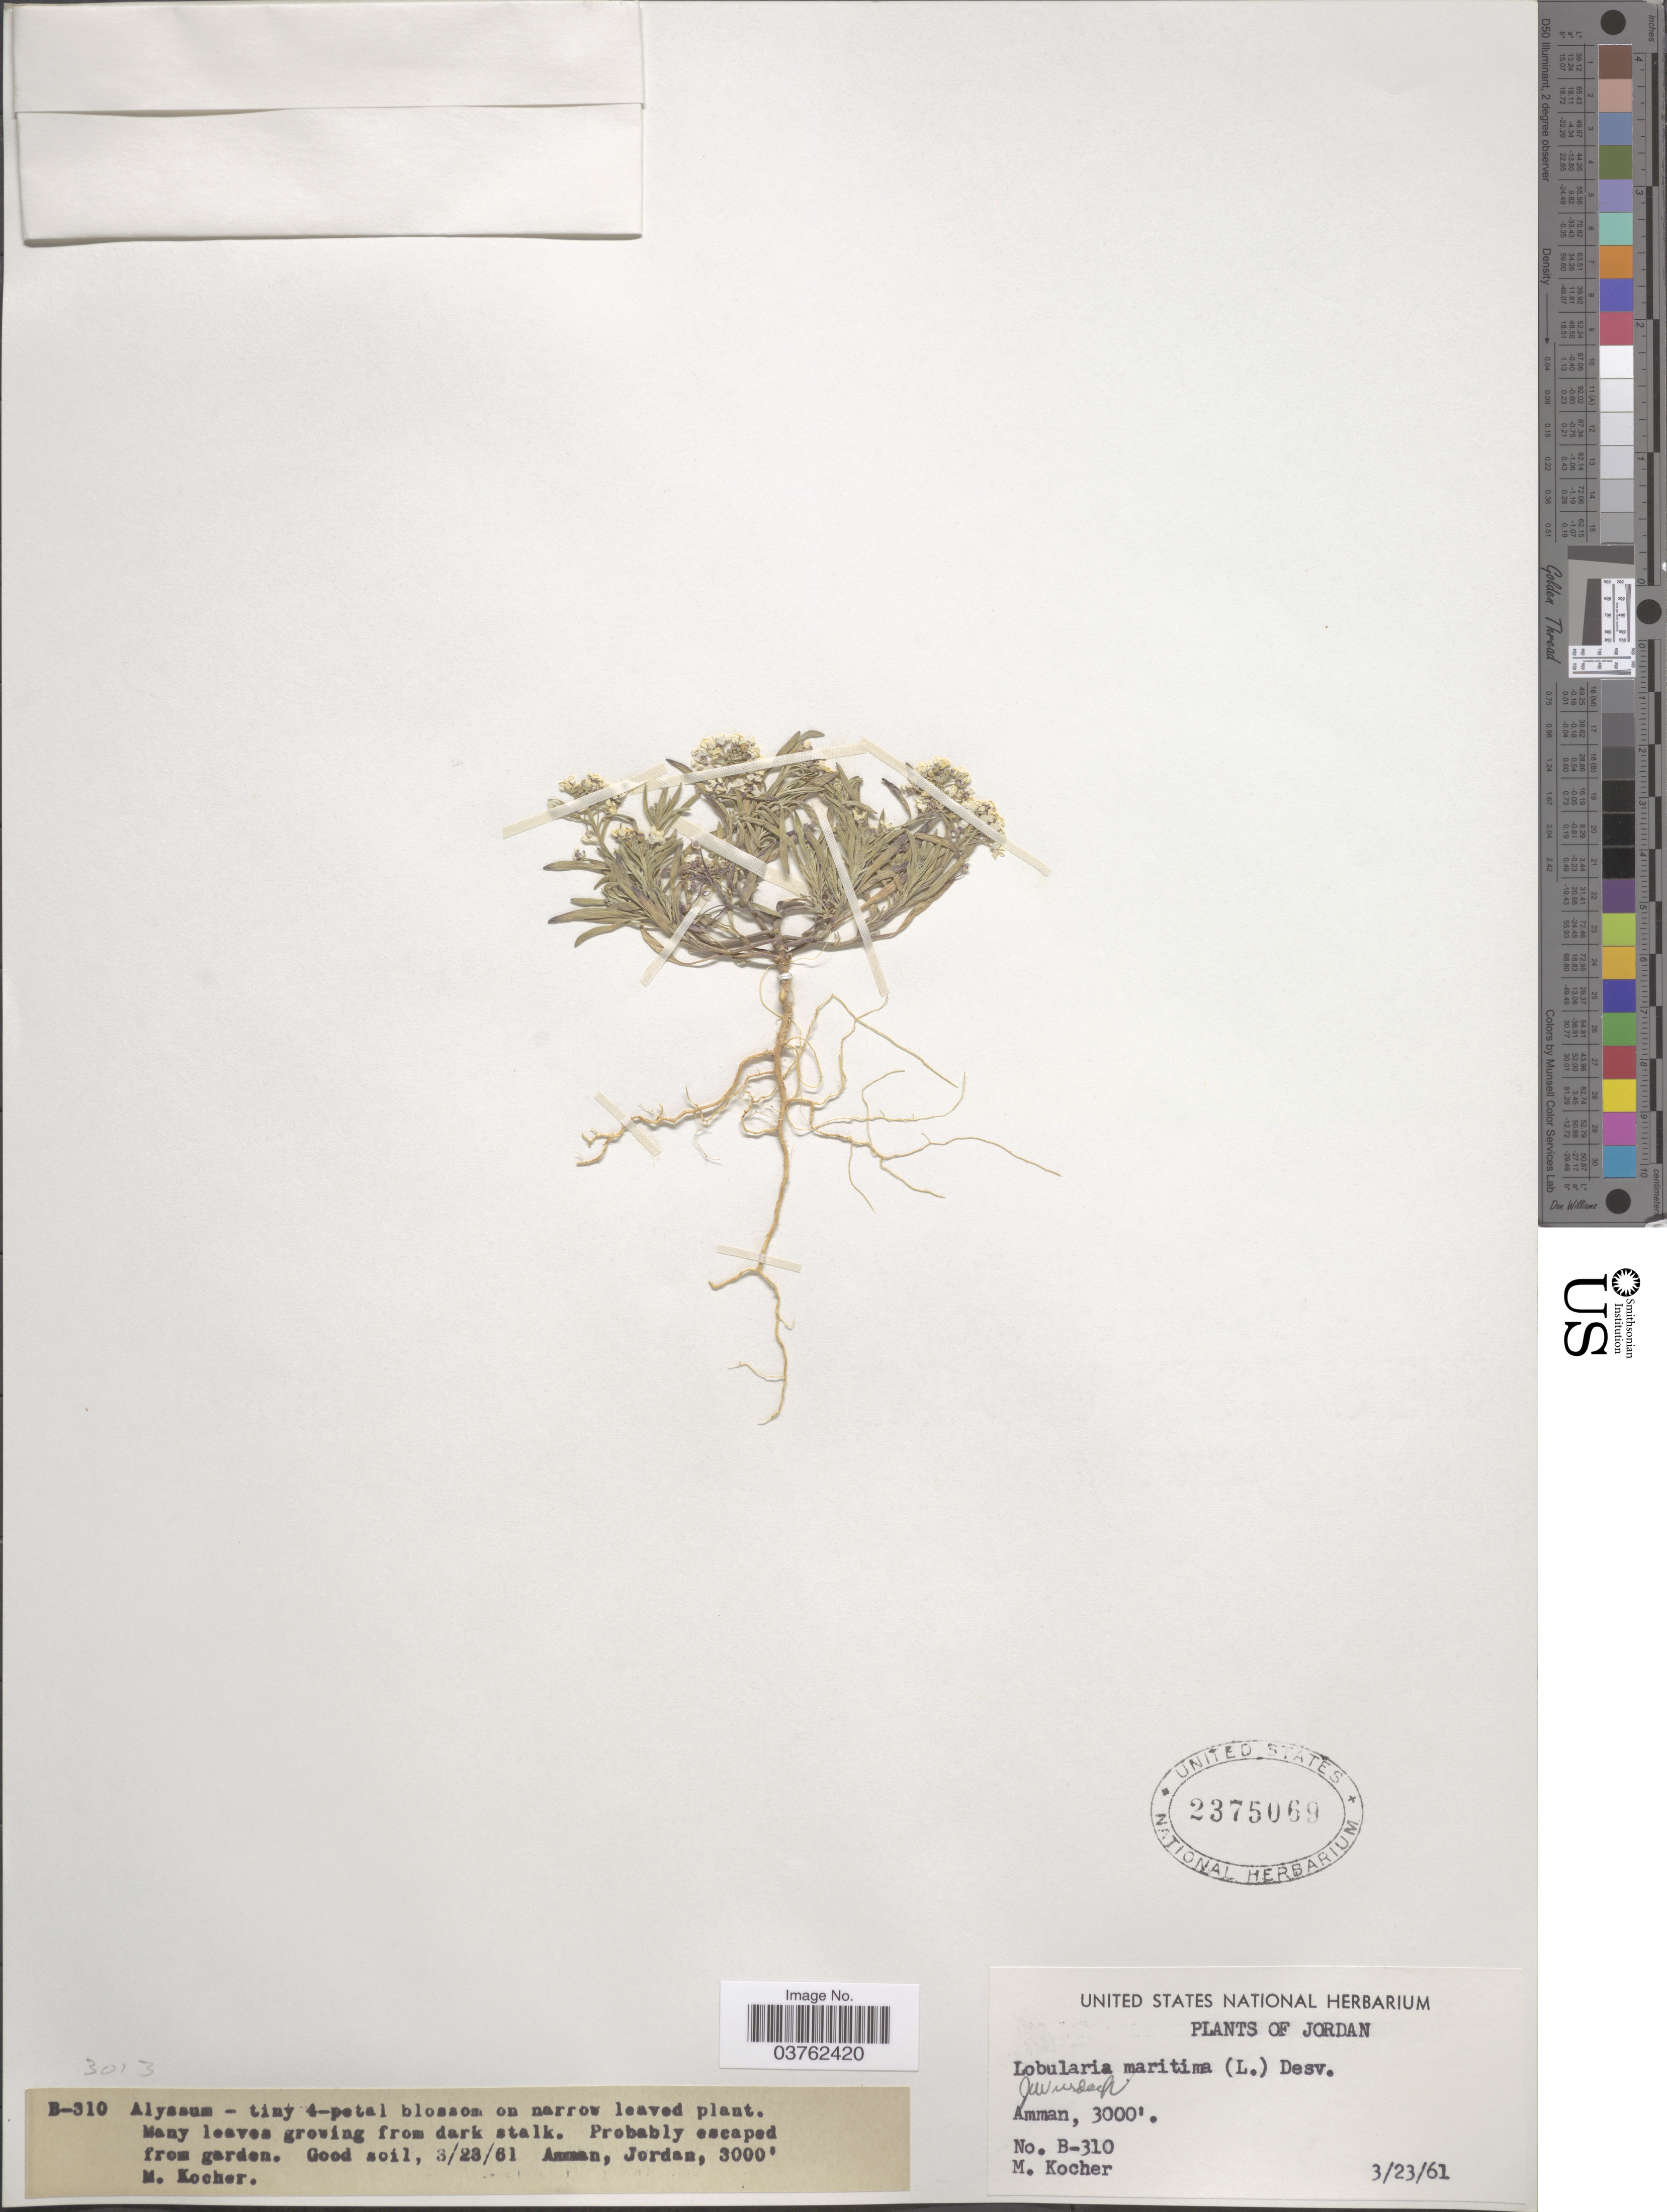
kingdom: Plantae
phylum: Tracheophyta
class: Magnoliopsida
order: Brassicales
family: Brassicaceae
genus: Lobularia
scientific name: Lobularia maritima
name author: (L.) Desv.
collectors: M. Kocher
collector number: B-310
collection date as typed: Transcribed d/m/y: 23/3/61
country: Jordan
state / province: Amman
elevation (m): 914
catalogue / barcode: US 2375069